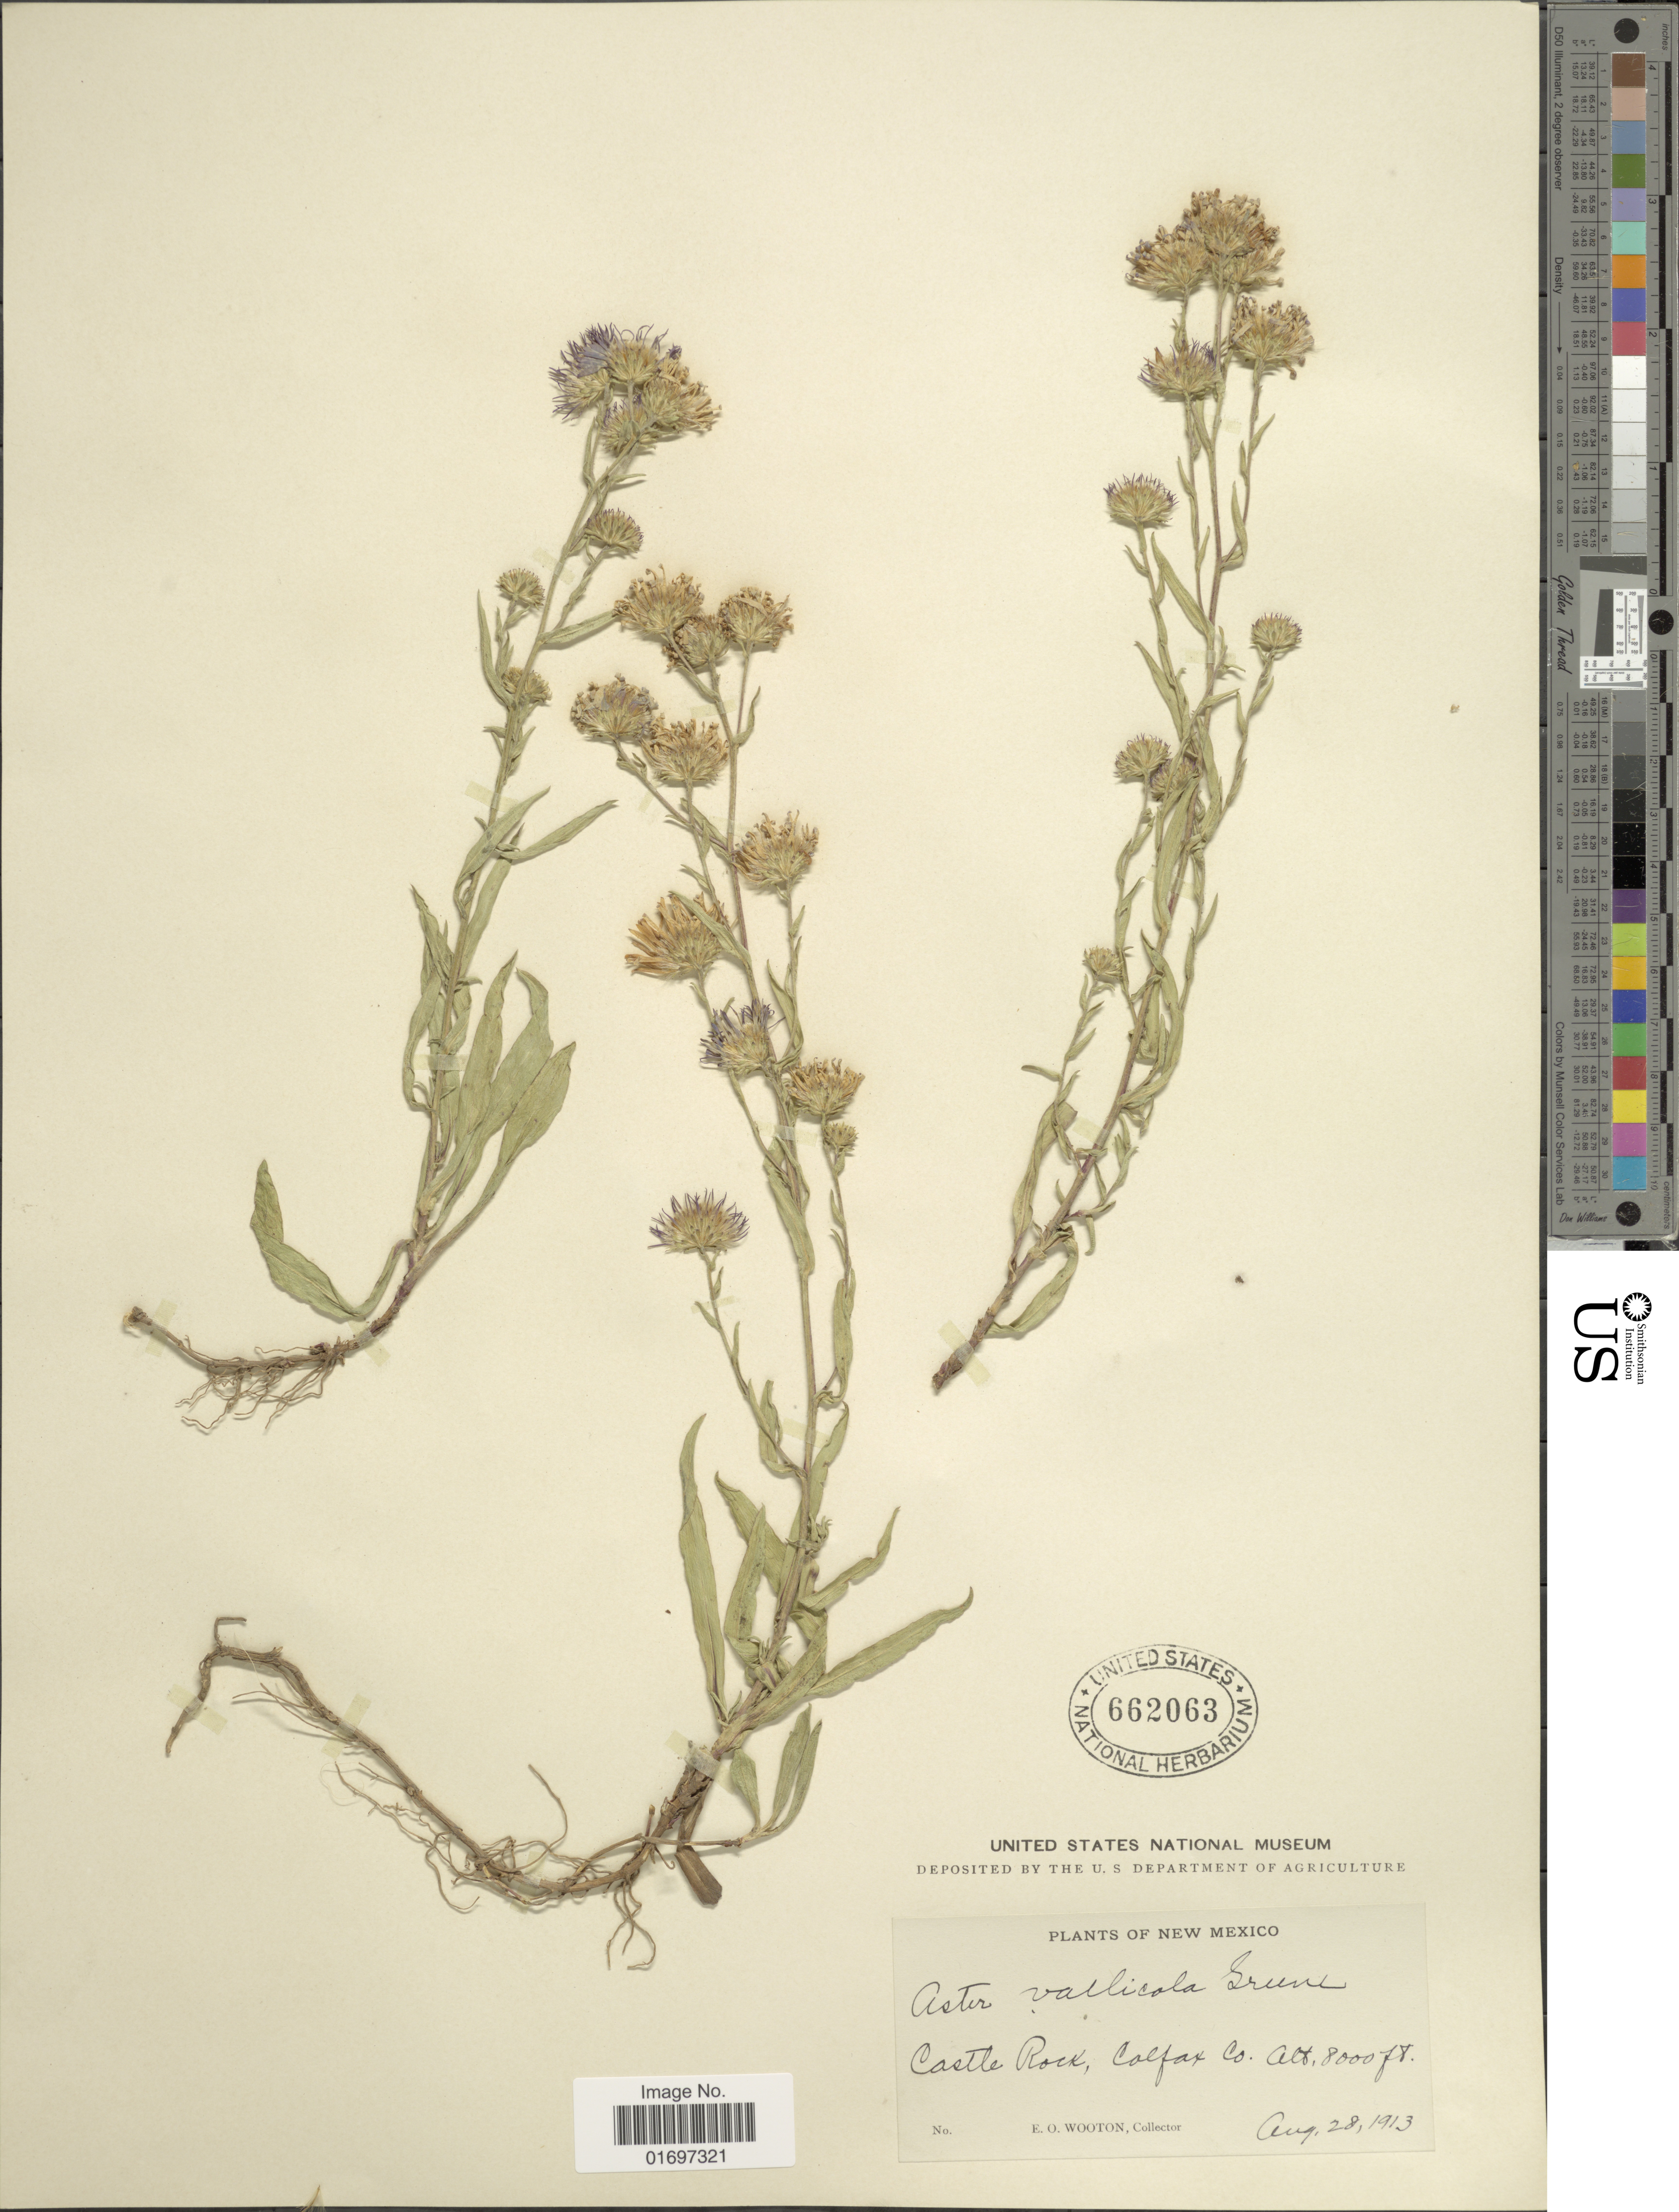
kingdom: Plantae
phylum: Tracheophyta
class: Magnoliopsida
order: Asterales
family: Asteraceae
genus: Symphyotrichum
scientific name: Symphyotrichum ascendens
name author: (Lindl.) G.L. Nesom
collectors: E. O. Wooton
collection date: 1913-08-28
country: United States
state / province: New Mexico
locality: New Mexico. Castle Rock, Colfax Co.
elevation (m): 2438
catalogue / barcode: US 662063